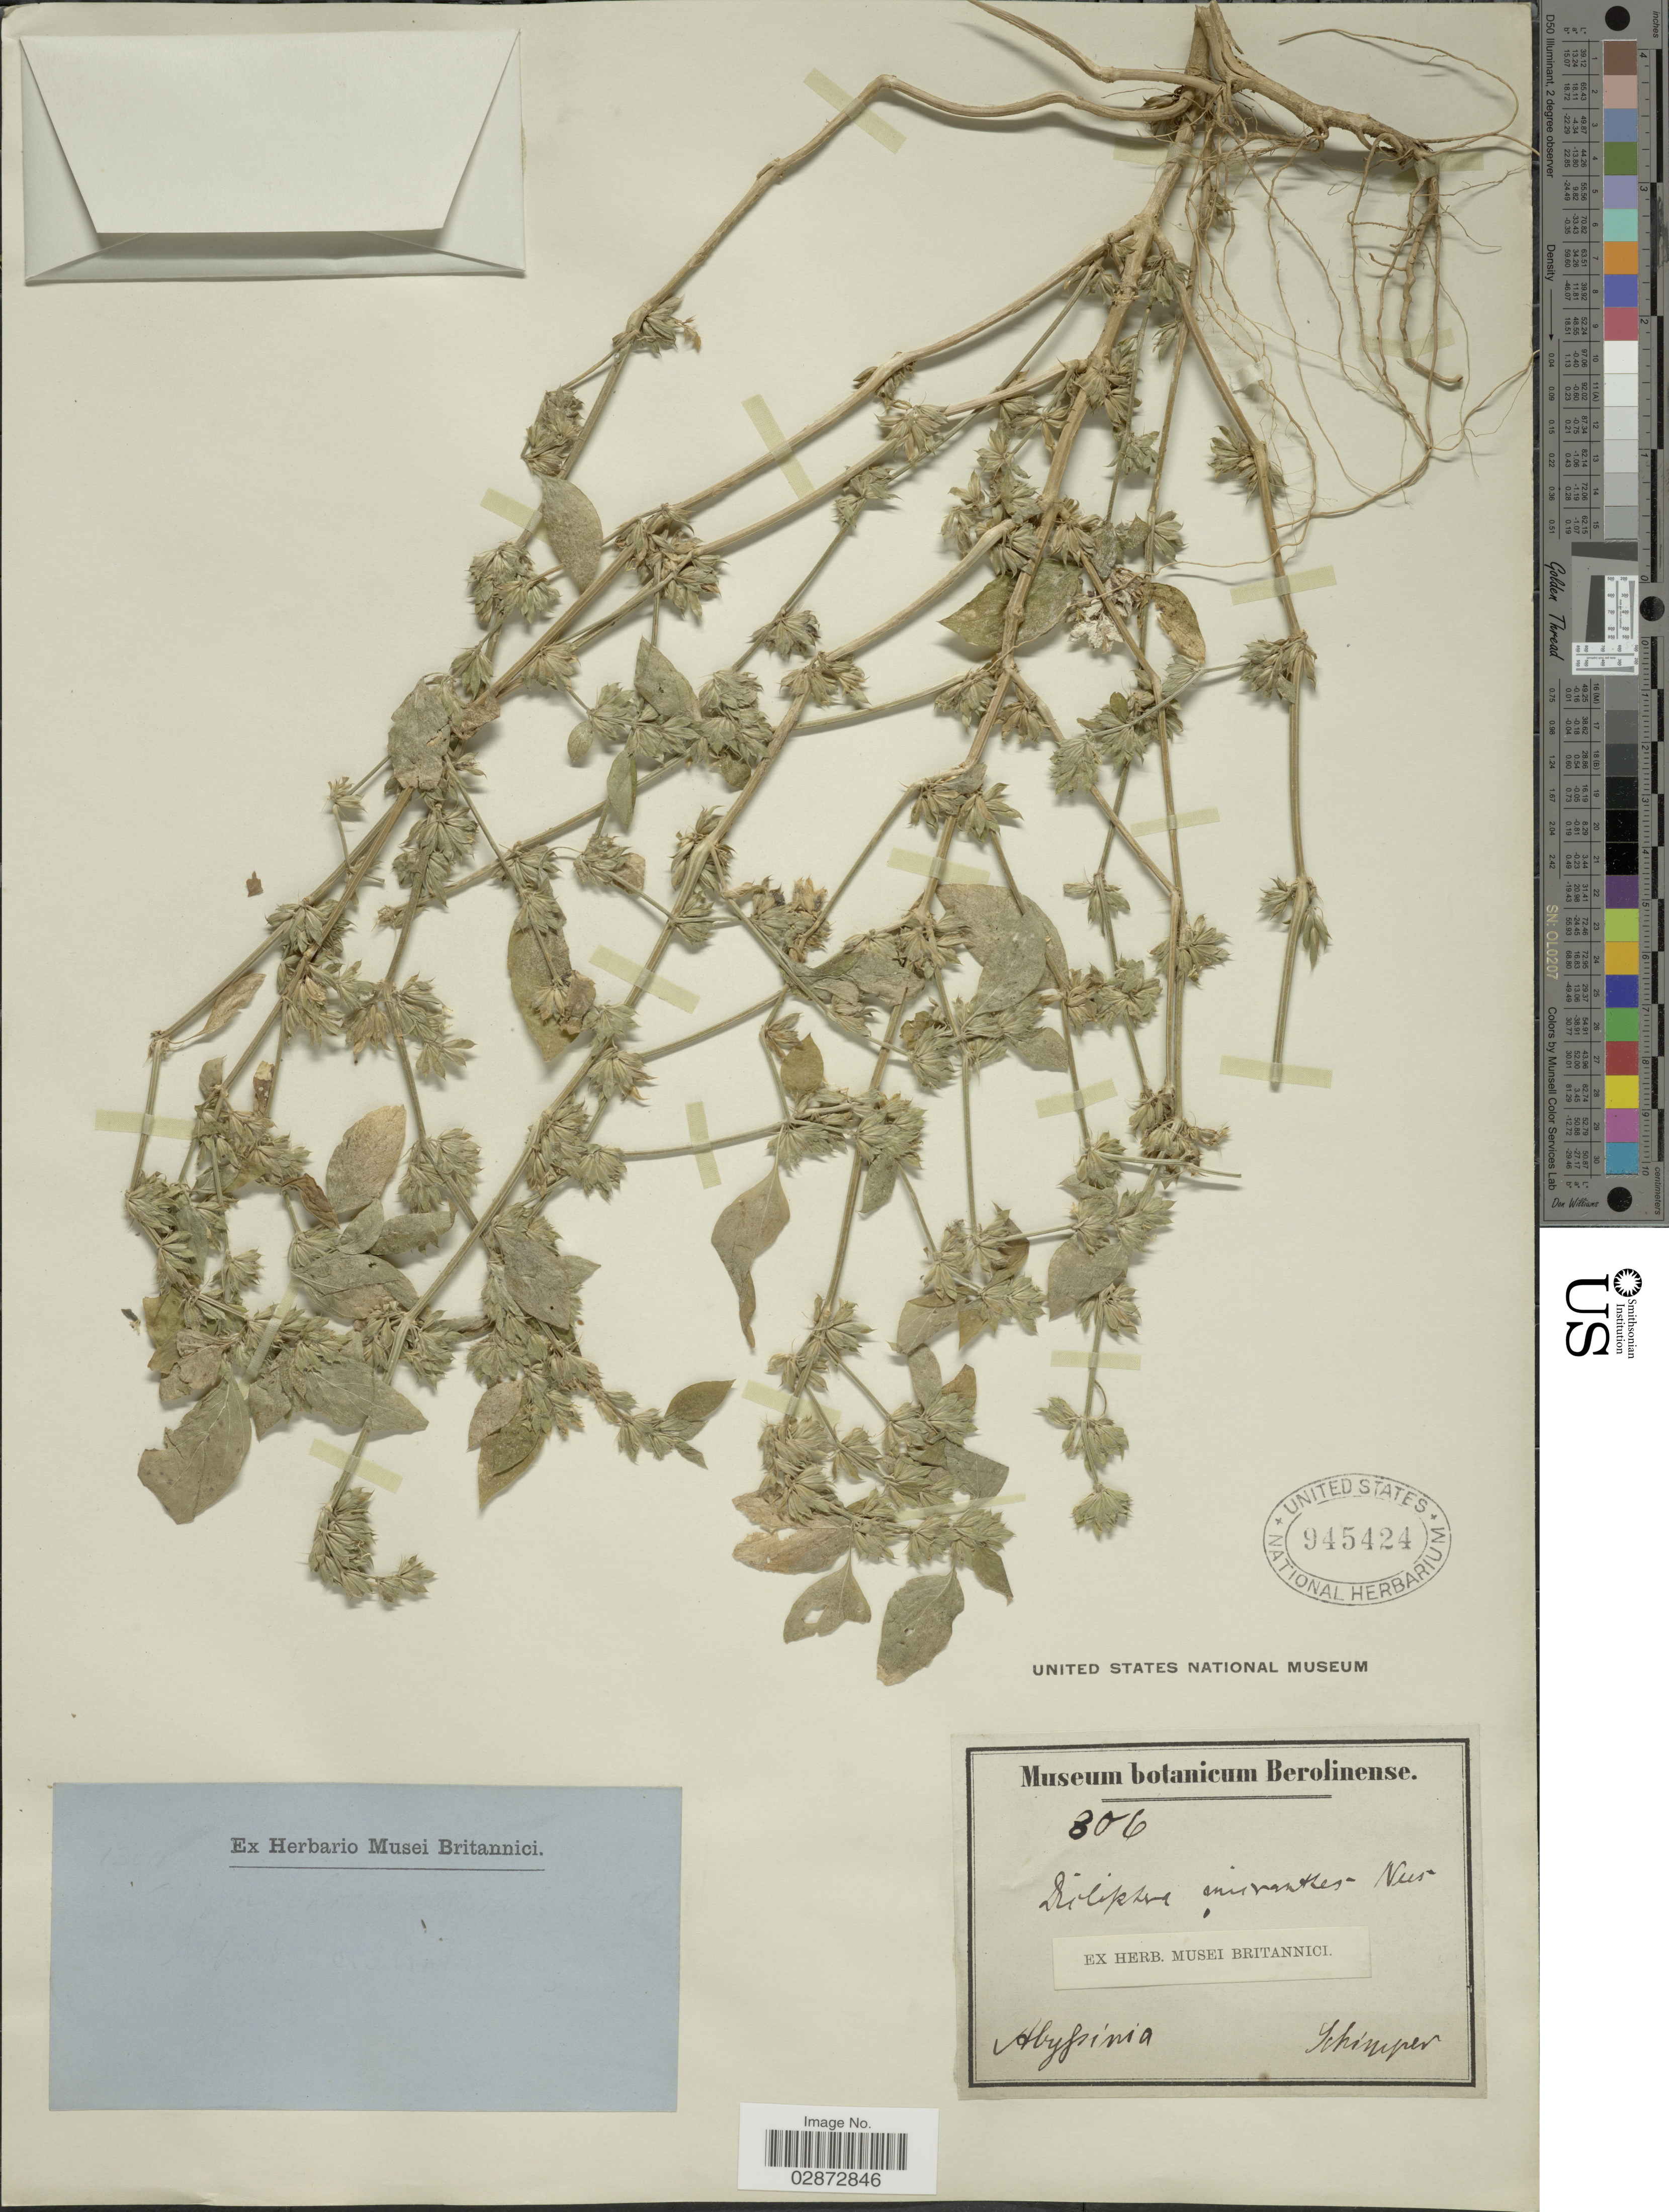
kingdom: Plantae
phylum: Tracheophyta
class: Magnoliopsida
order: Lamiales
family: Acanthaceae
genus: Dicliptera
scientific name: Dicliptera spinulosa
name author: Hochst. ex K. Balkwill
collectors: -. Schimper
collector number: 306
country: Eritrea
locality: Abyssinia.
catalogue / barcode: US 945424